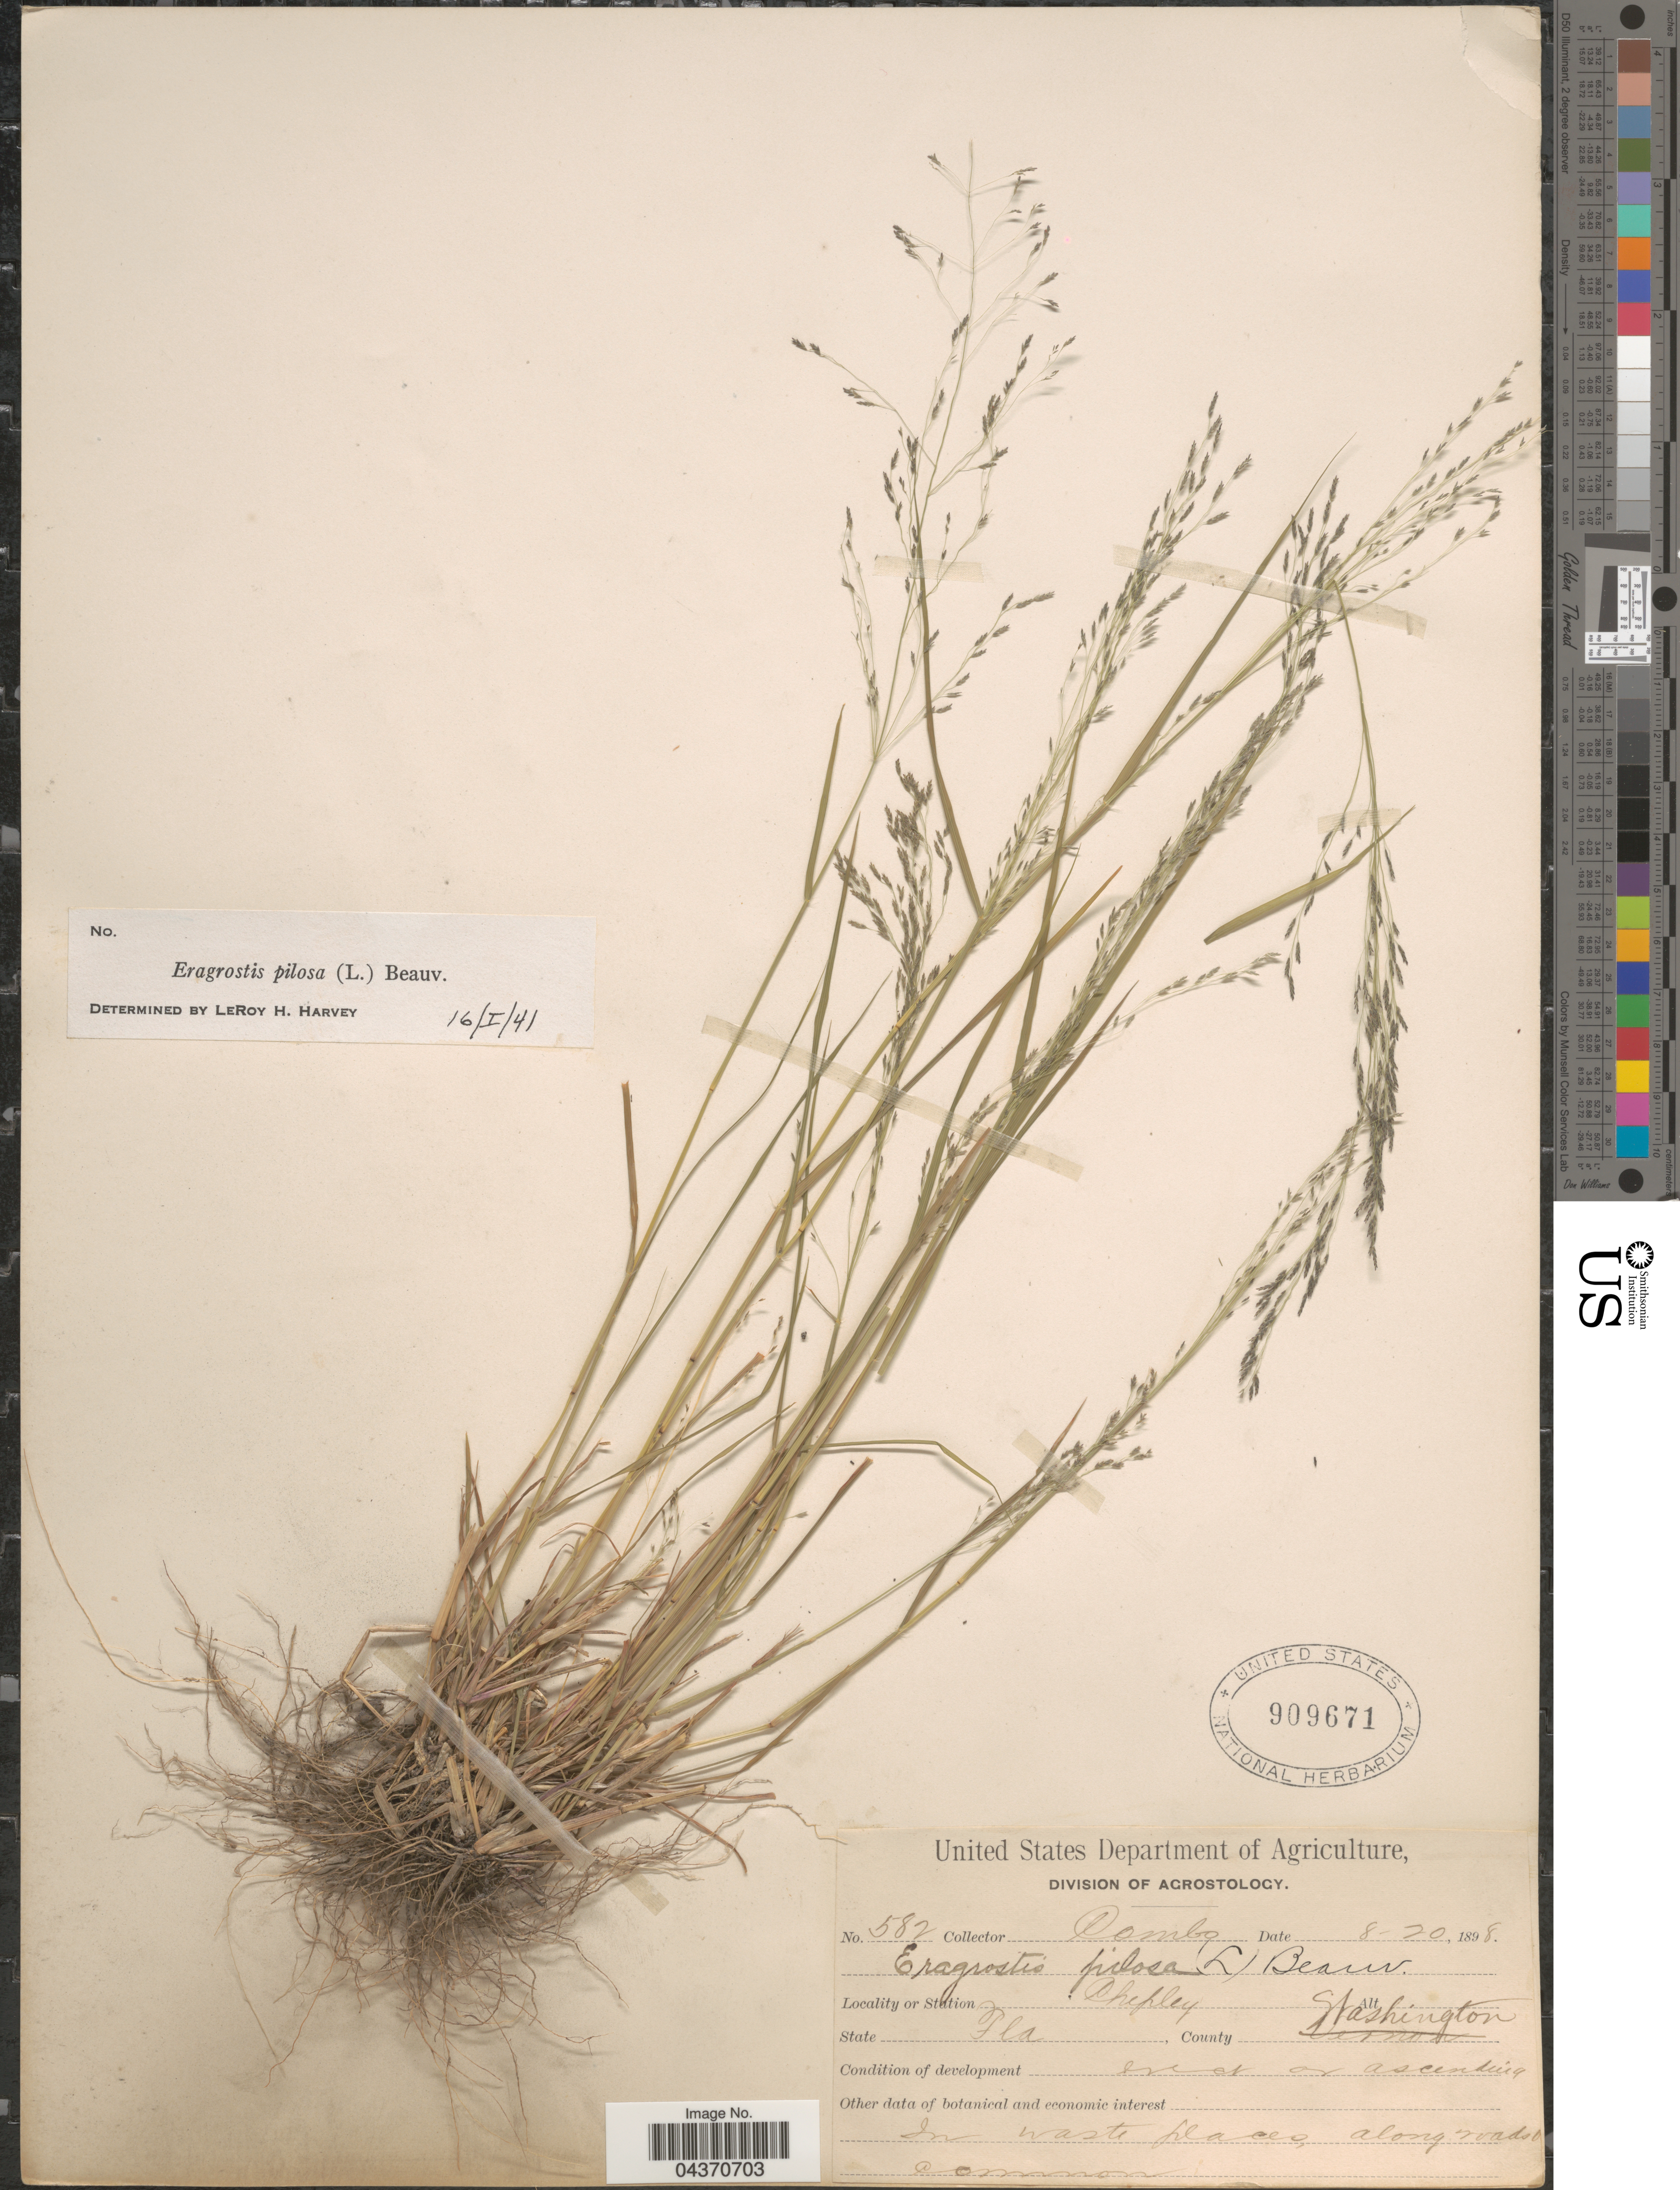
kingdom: Plantae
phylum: Tracheophyta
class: Liliopsida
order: Poales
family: Poaceae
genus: Eragrostis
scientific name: Eragrostis pilosa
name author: (L.) P. Beauv.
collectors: -. Combs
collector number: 582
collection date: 1898-08-20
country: United States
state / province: Florida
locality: Station Chipley. County Washington.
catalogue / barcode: US 909671